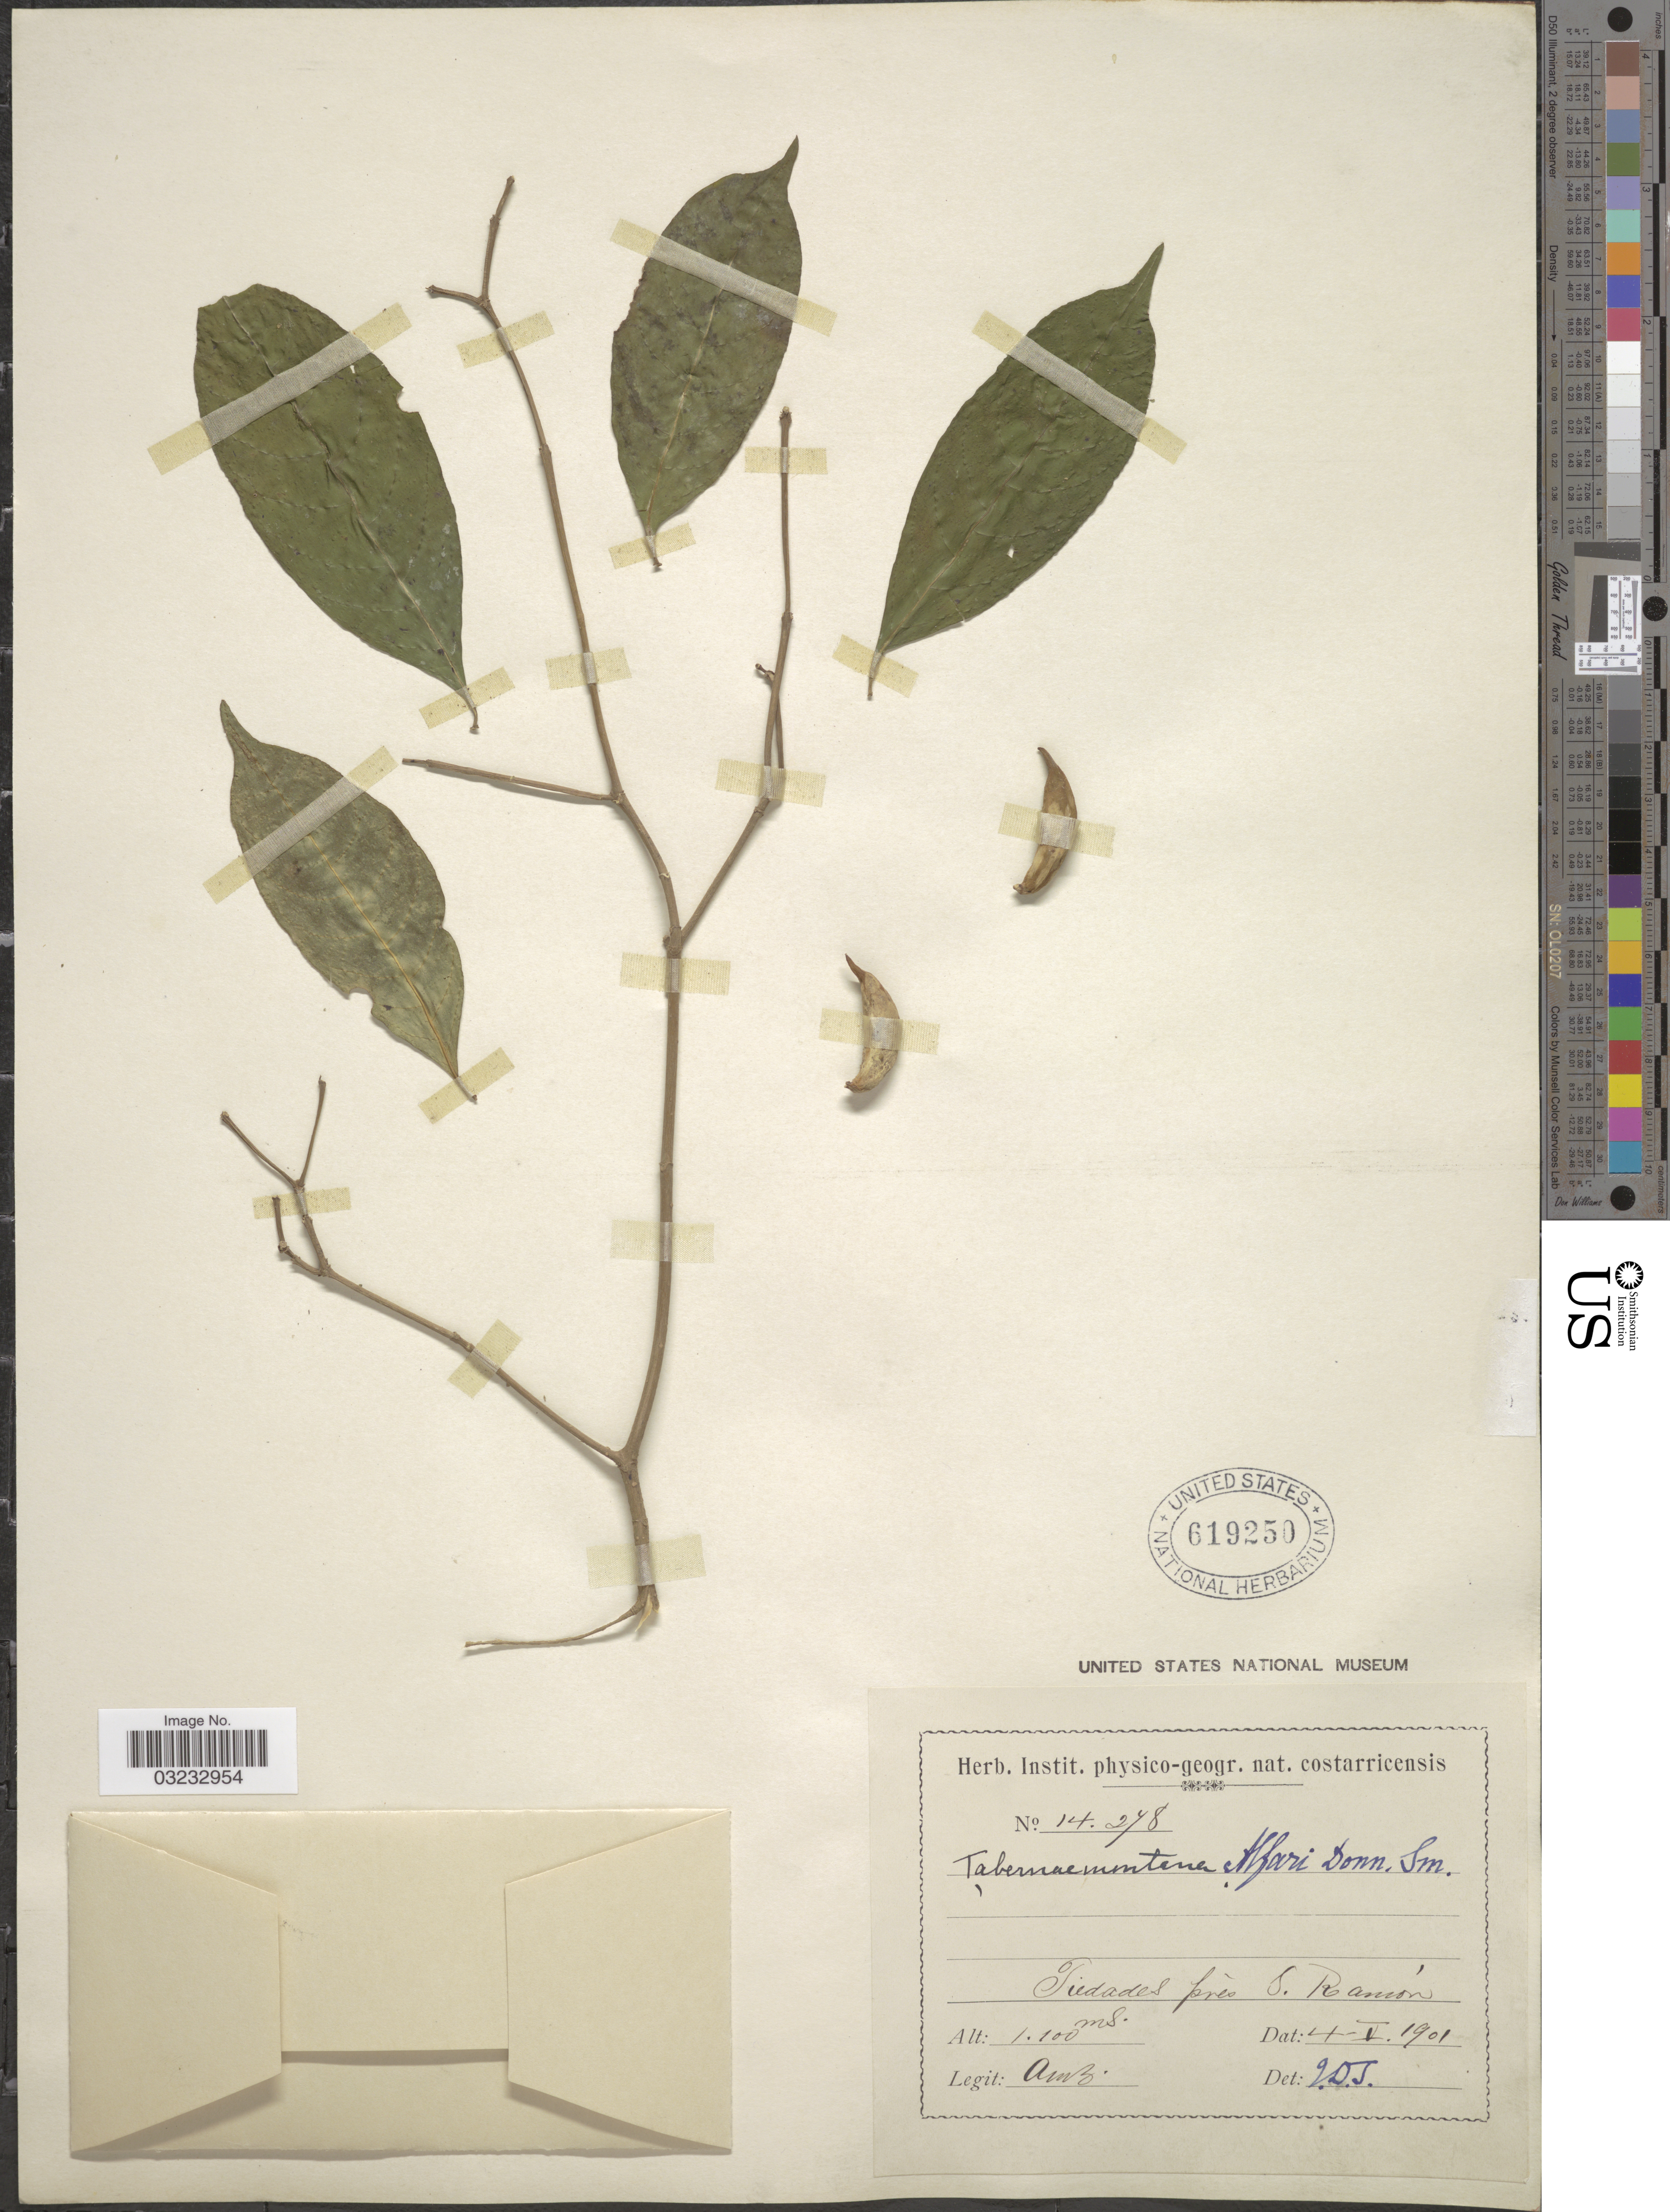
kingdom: Plantae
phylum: Tracheophyta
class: Magnoliopsida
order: Gentianales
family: Apocynaceae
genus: Stemmadenia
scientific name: Stemmadenia alfaroi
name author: (Donn. Sm.) Woodson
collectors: A. Brenes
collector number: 14278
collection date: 1901-05-04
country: Costa Rica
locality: Piedades près S. Ramón.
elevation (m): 1100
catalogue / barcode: US 619250